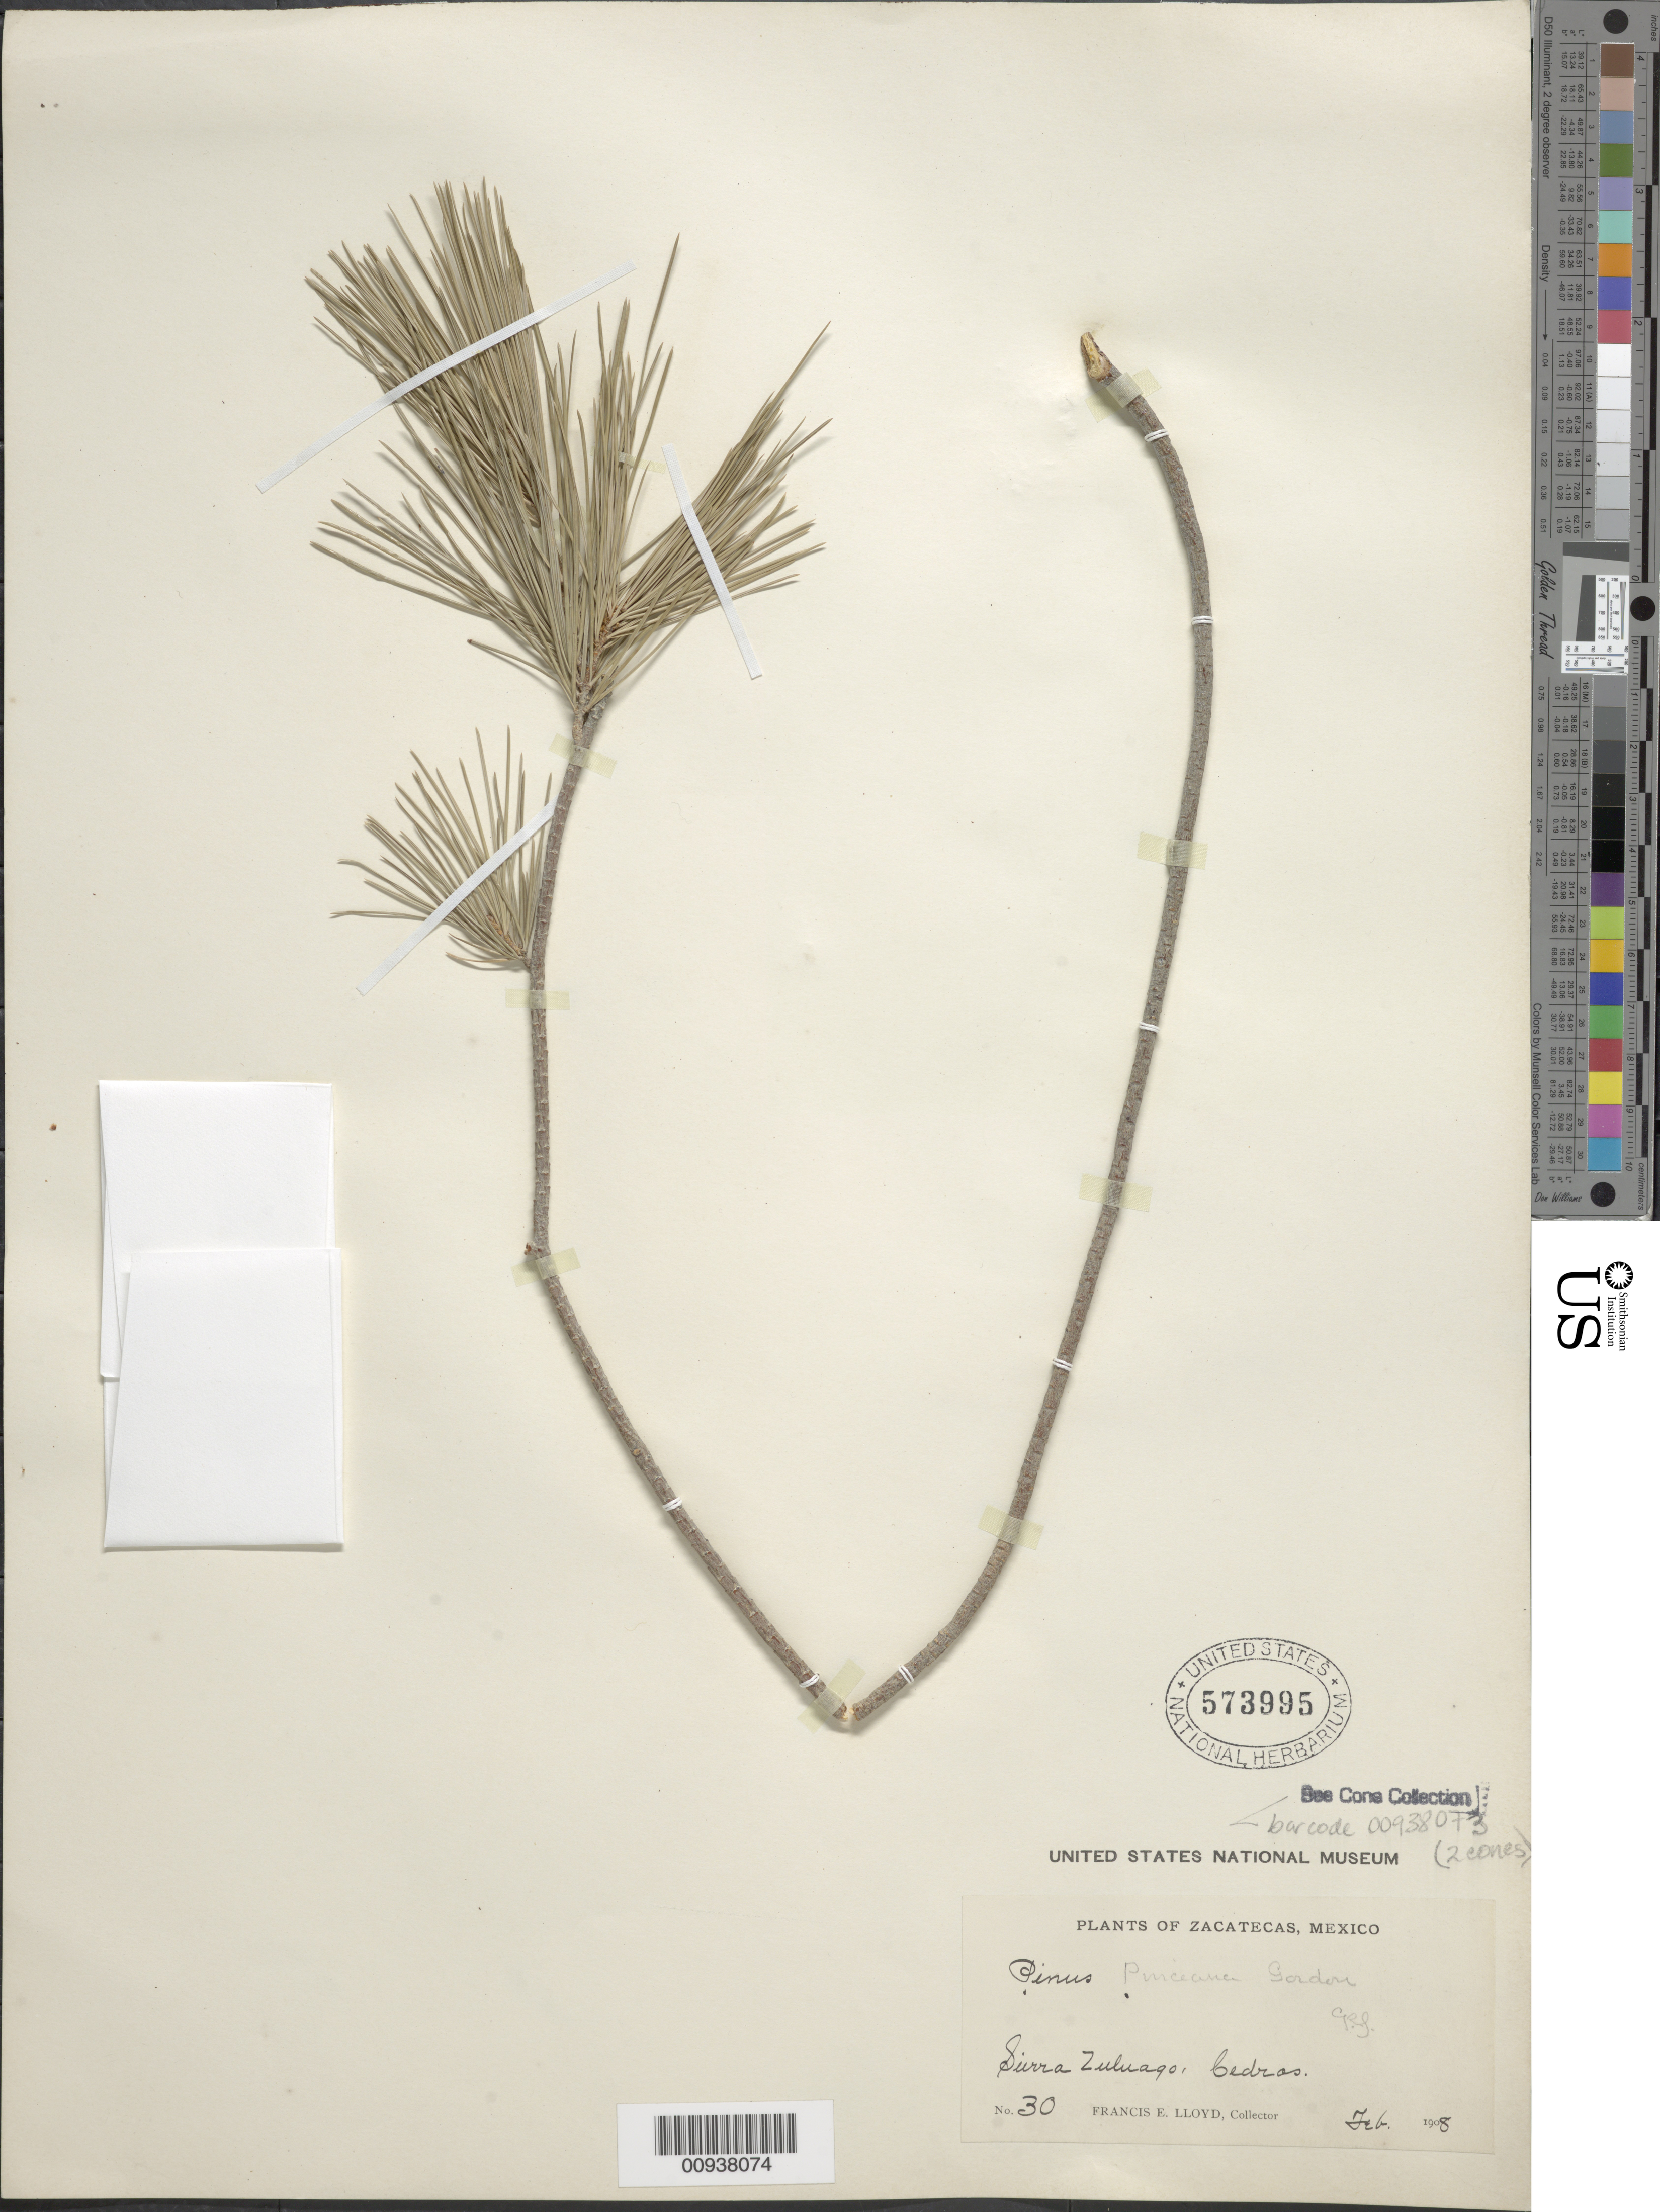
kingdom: Plantae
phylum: Tracheophyta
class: Pinopsida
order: Pinales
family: Pinaceae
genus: Pinus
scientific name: Pinus pinceana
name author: Gordon & Glend.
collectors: F. E. Lloyd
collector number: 30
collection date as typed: Feb 1908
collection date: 1908-02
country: Mexico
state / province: Zacatecas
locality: Sierra Zuluago, Cedros.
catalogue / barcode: US 573995